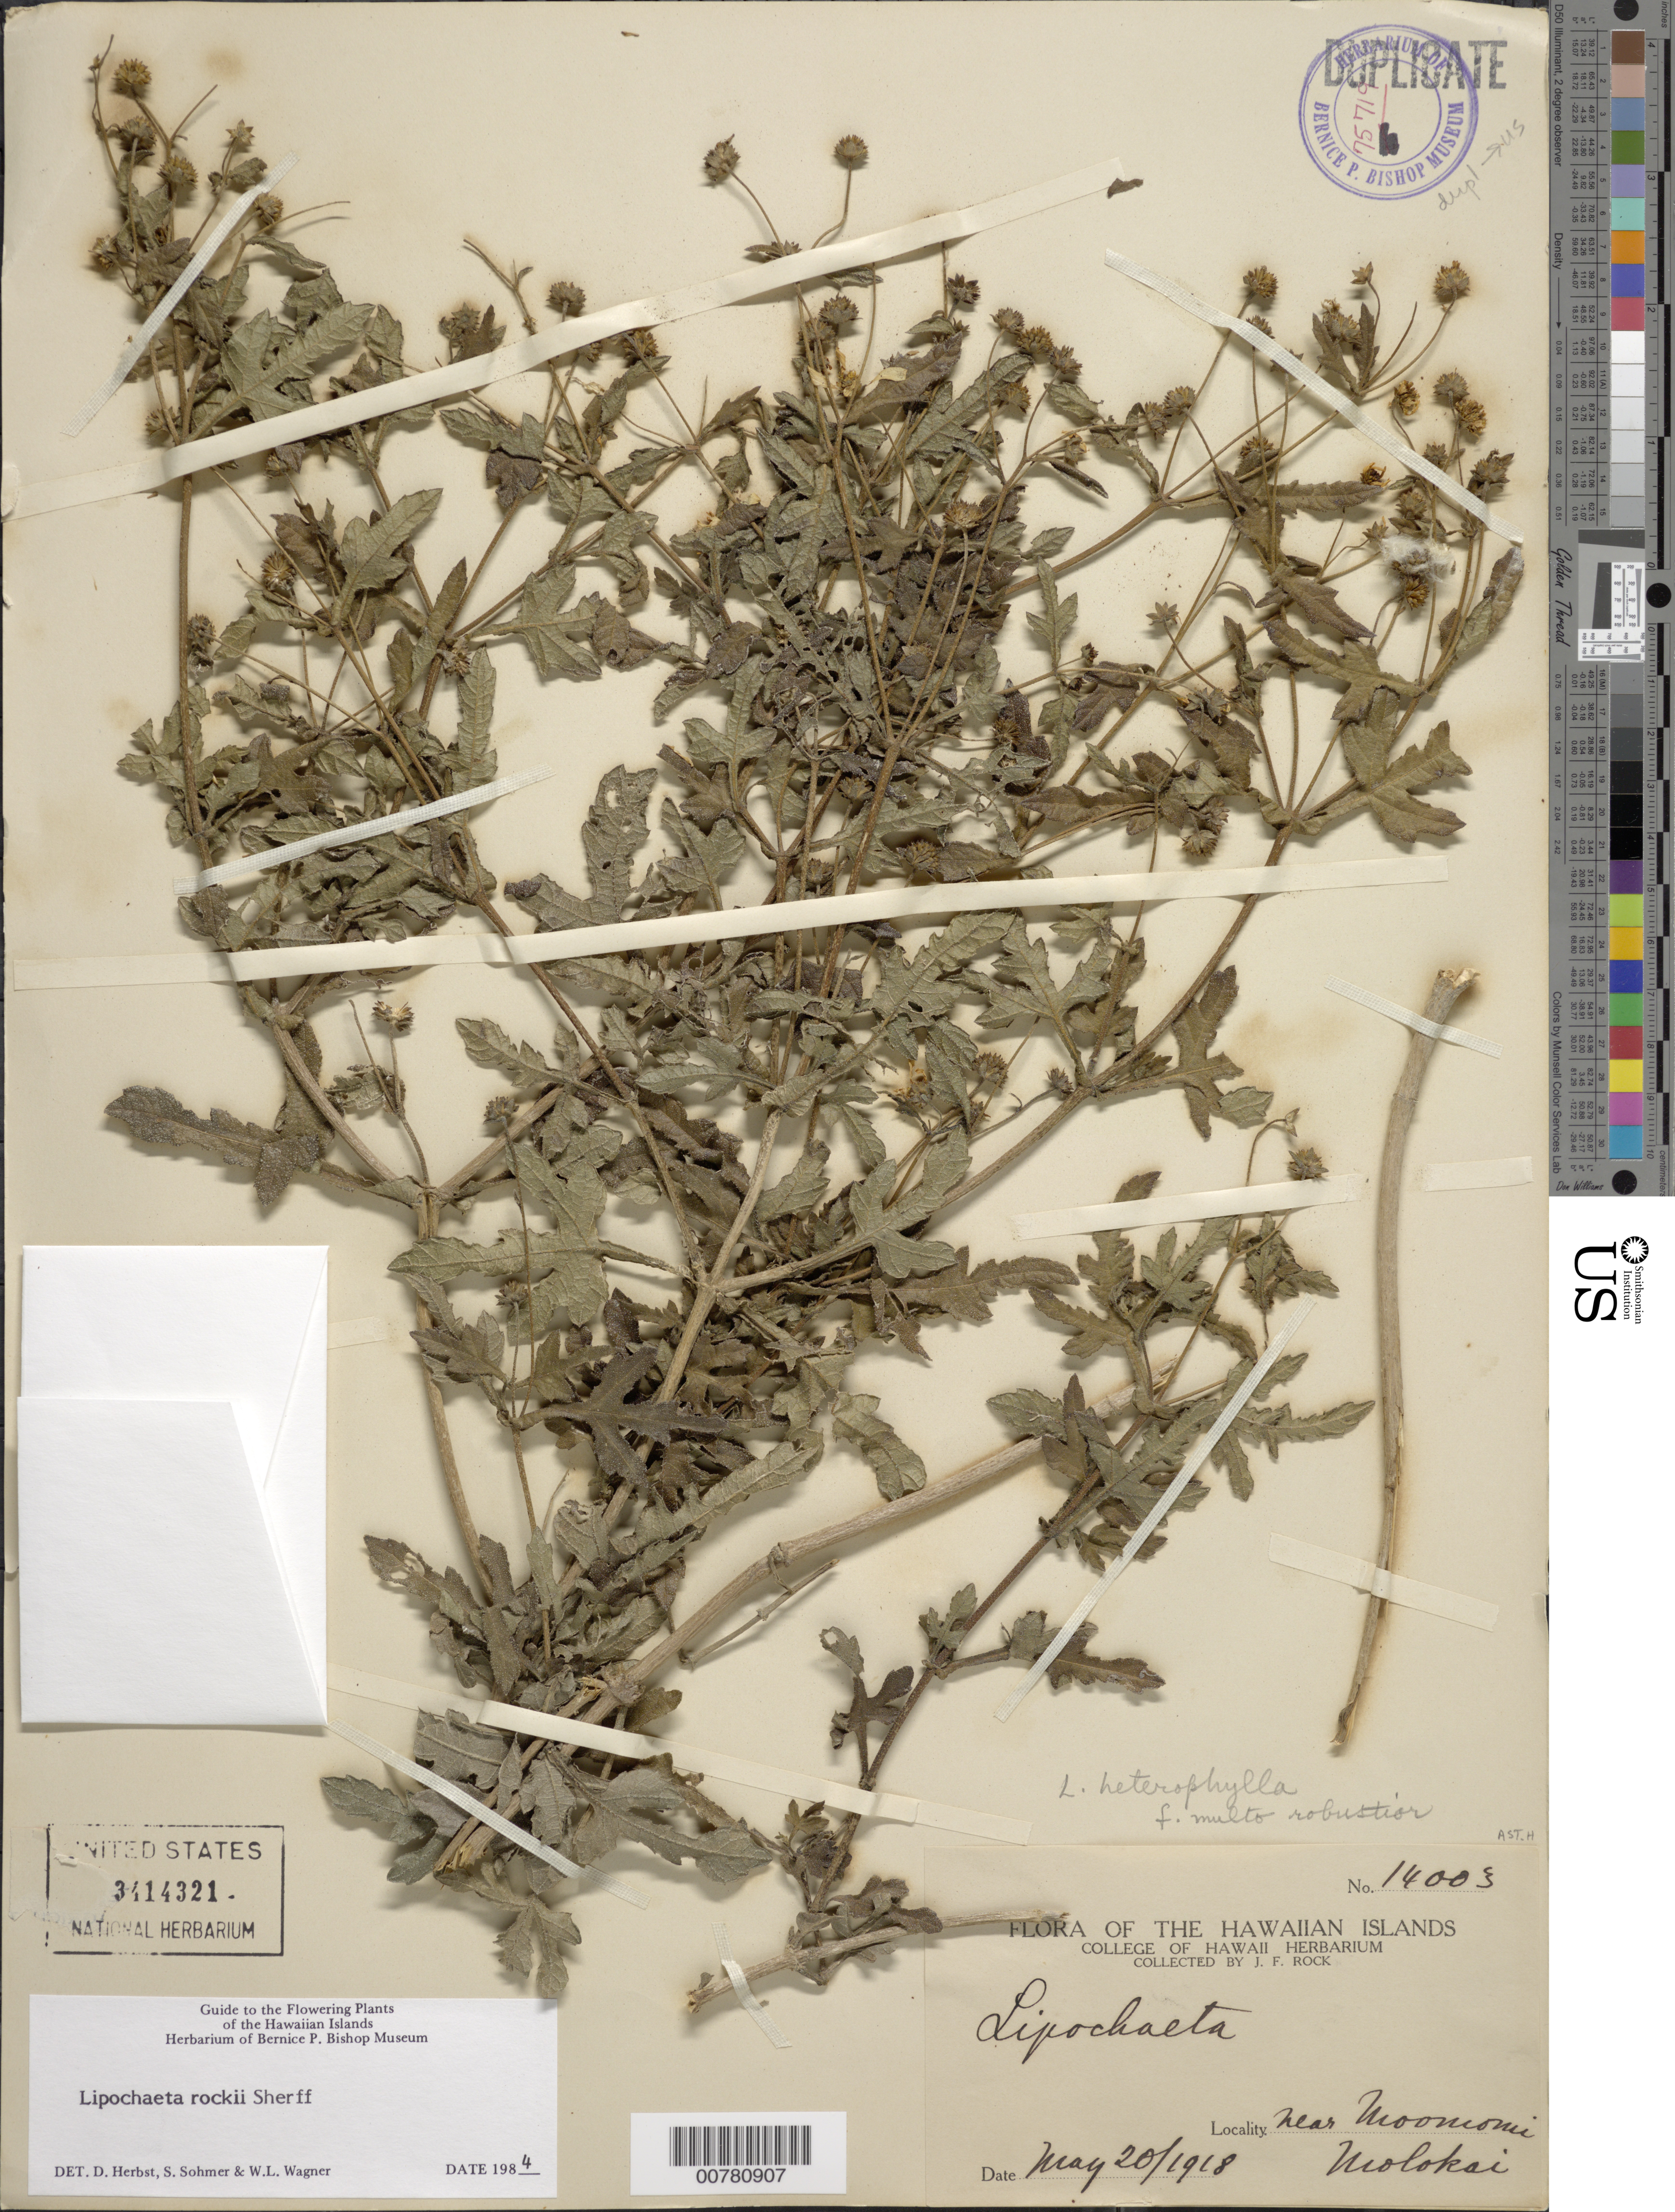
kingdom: Plantae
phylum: Tracheophyta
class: Magnoliopsida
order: Asterales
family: Asteraceae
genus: Lipochaeta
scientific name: Lipochaeta rockii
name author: Sherff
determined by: Wagner, W. L.; Herbst, D. R.; Sohmer, S. H.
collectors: J. F. Rock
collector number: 14003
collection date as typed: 20 May 1918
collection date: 1918-05-20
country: United States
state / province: Hawaii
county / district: Maui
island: Moloka'i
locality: Near Moomomi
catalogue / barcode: US 3414321